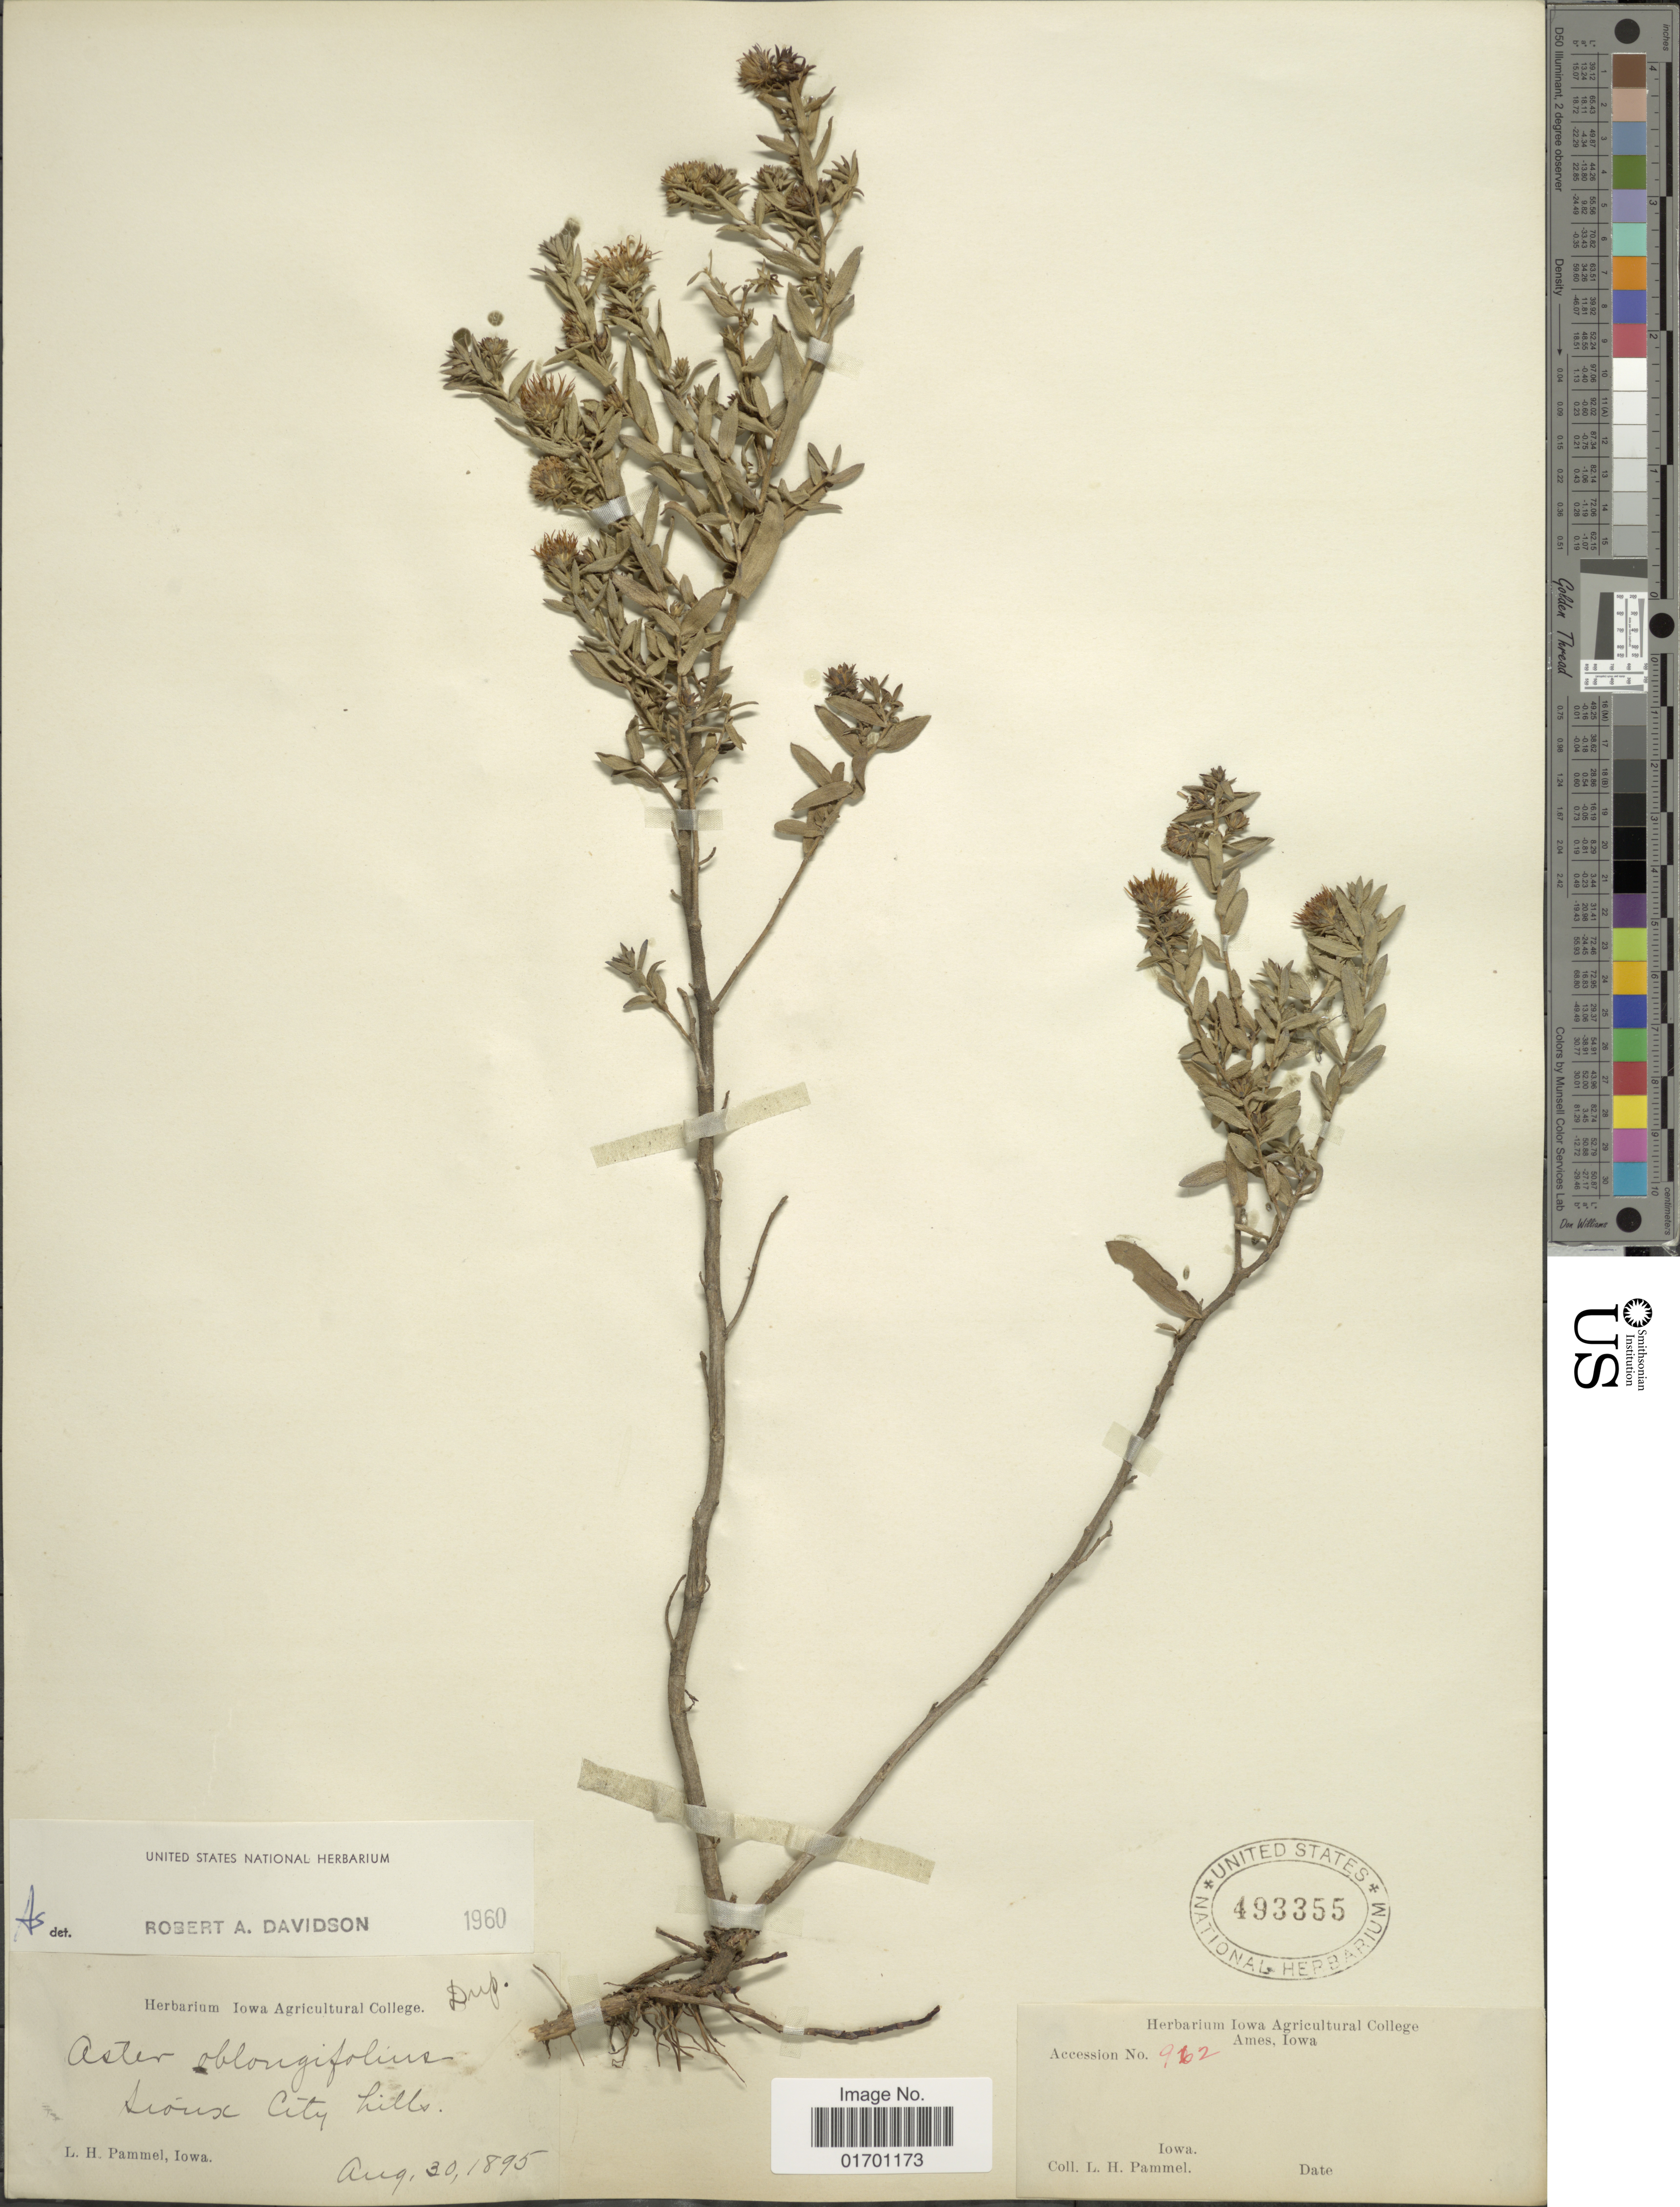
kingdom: Plantae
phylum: Tracheophyta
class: Magnoliopsida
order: Asterales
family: Asteraceae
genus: Symphyotrichum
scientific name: Symphyotrichum oblongifolium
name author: (Nutt.) G.L. Nesom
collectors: L. Pammel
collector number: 962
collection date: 1895-08-30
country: United States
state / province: Iowa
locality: Louis cityHill.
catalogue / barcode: US 493355